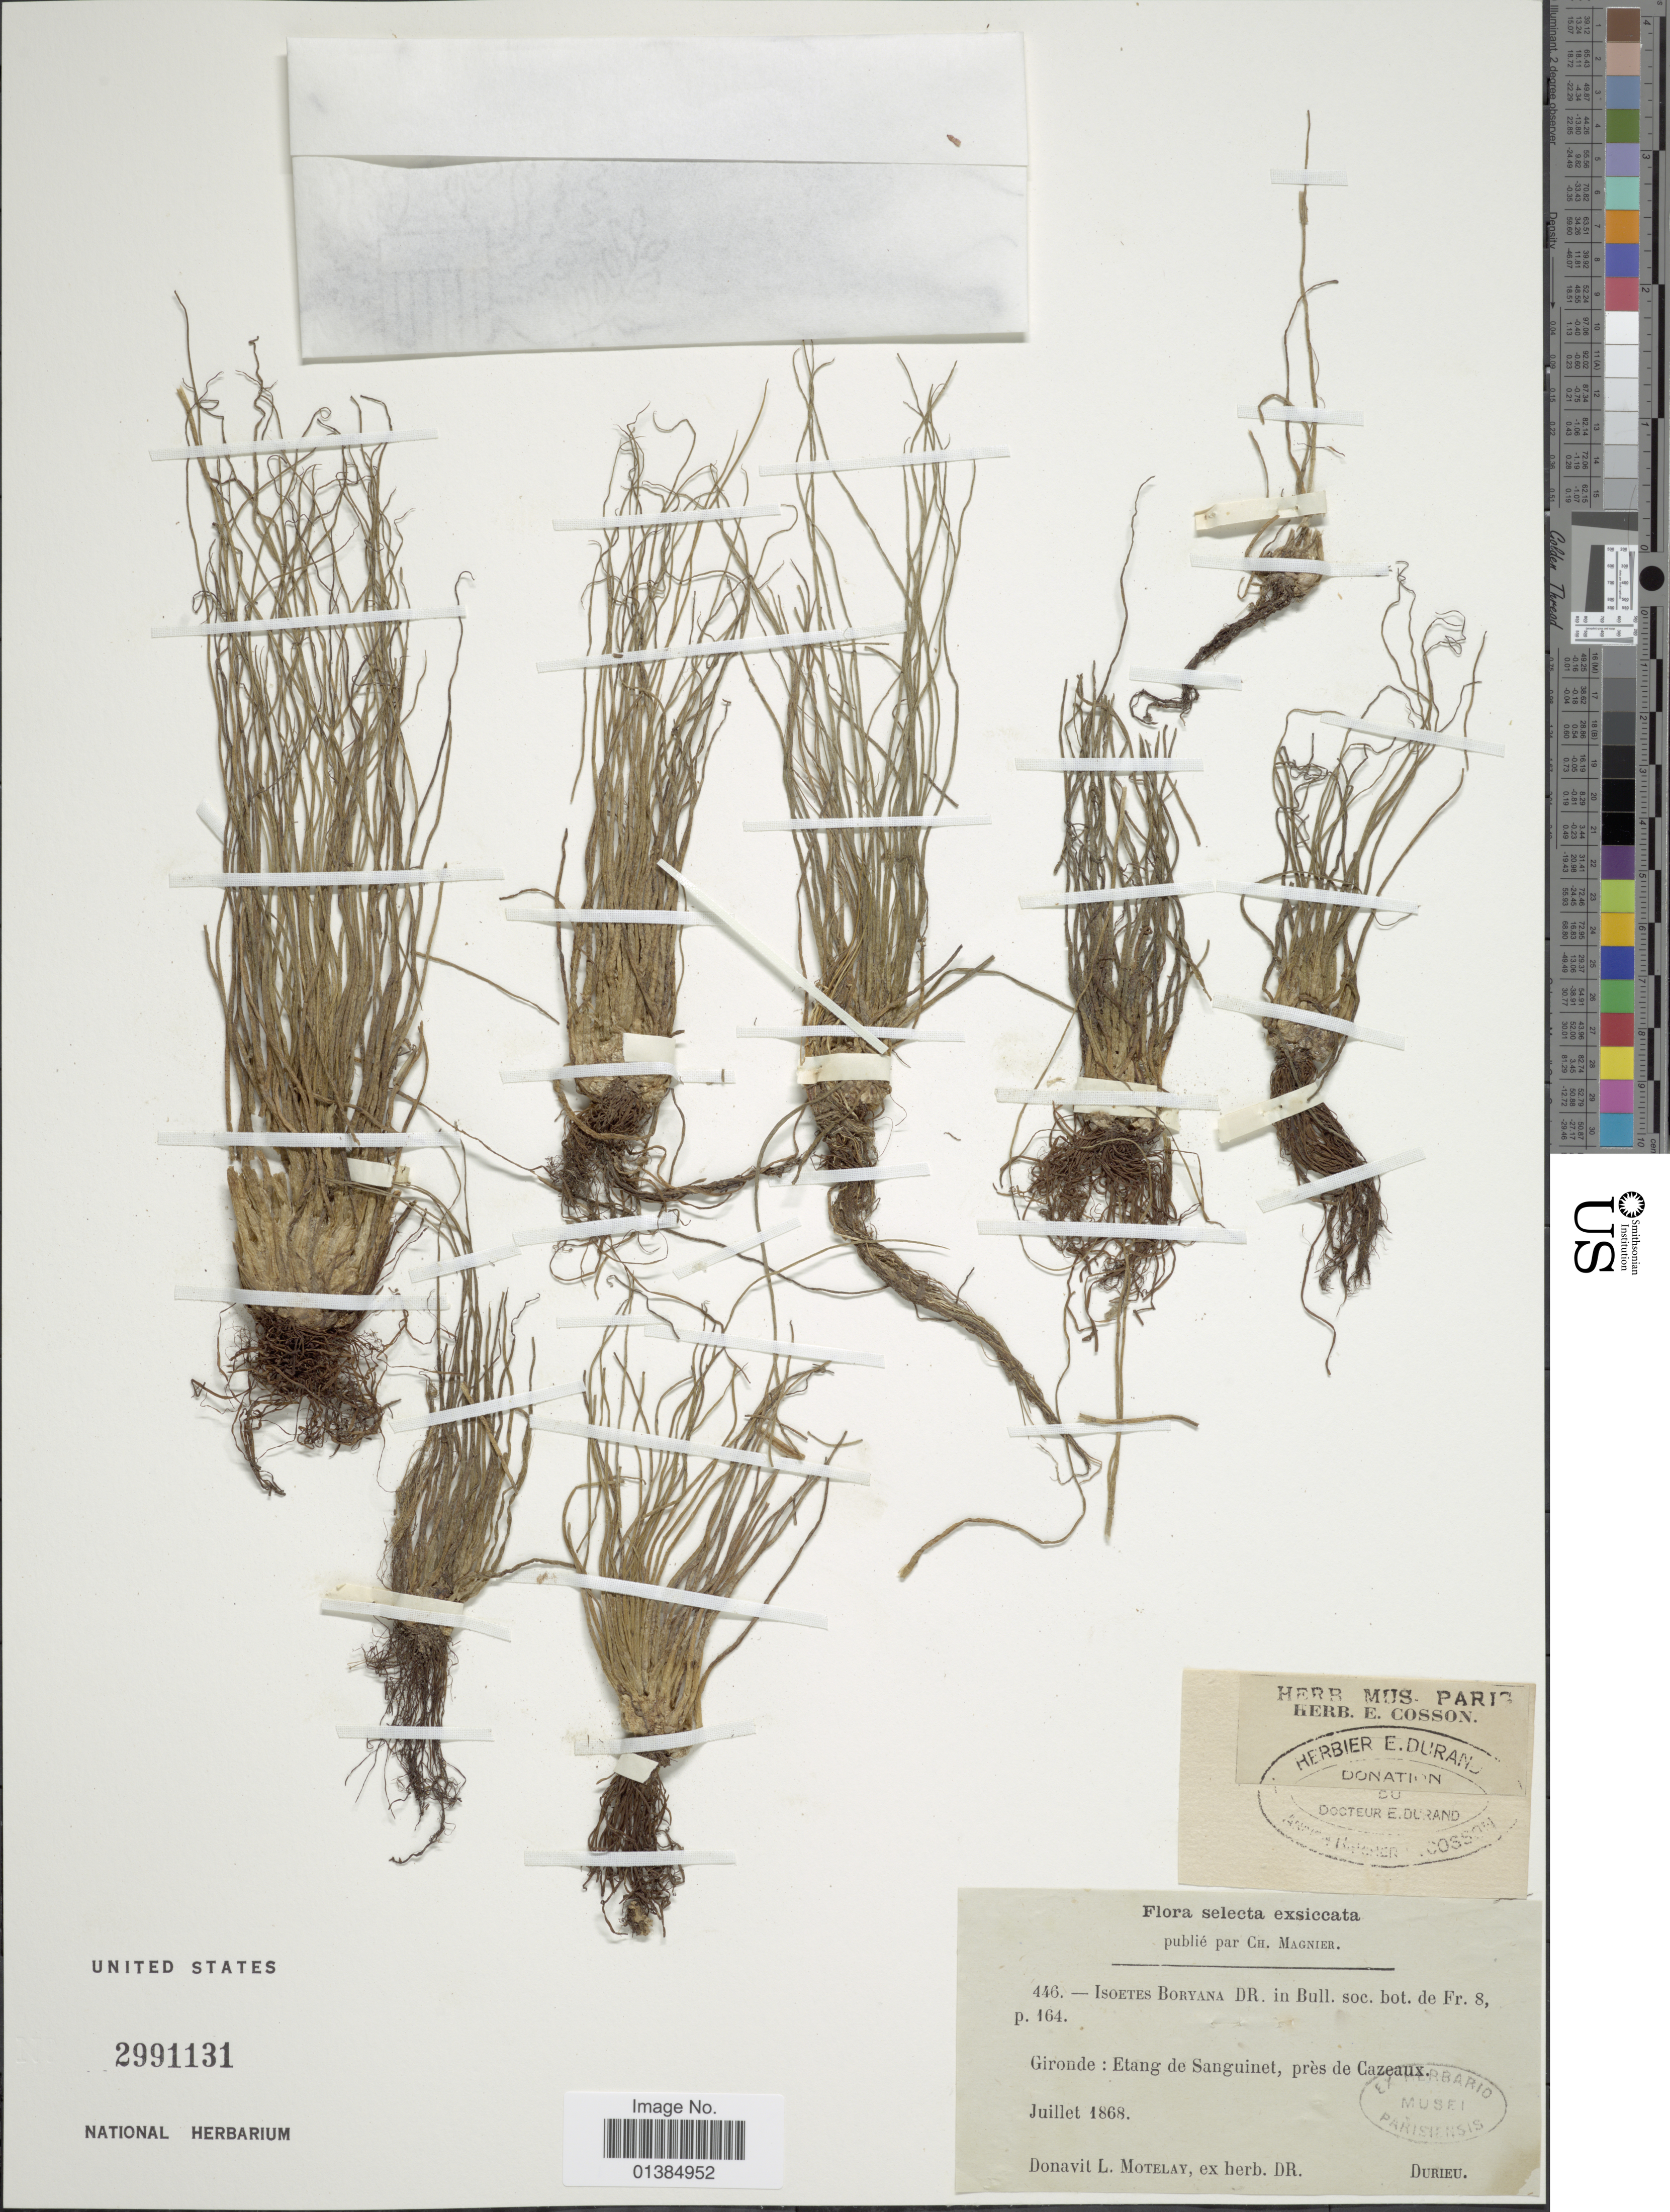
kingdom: Plantae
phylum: Tracheophyta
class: Lycopodiopsida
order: Isoetales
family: Isoetaceae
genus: Isoetes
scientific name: Isoetes boryana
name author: Durieu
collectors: Durieu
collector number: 446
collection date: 1868-07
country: France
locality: Gironde: Etang de Sanguinet, près de Cazeaux.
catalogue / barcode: US 2991131